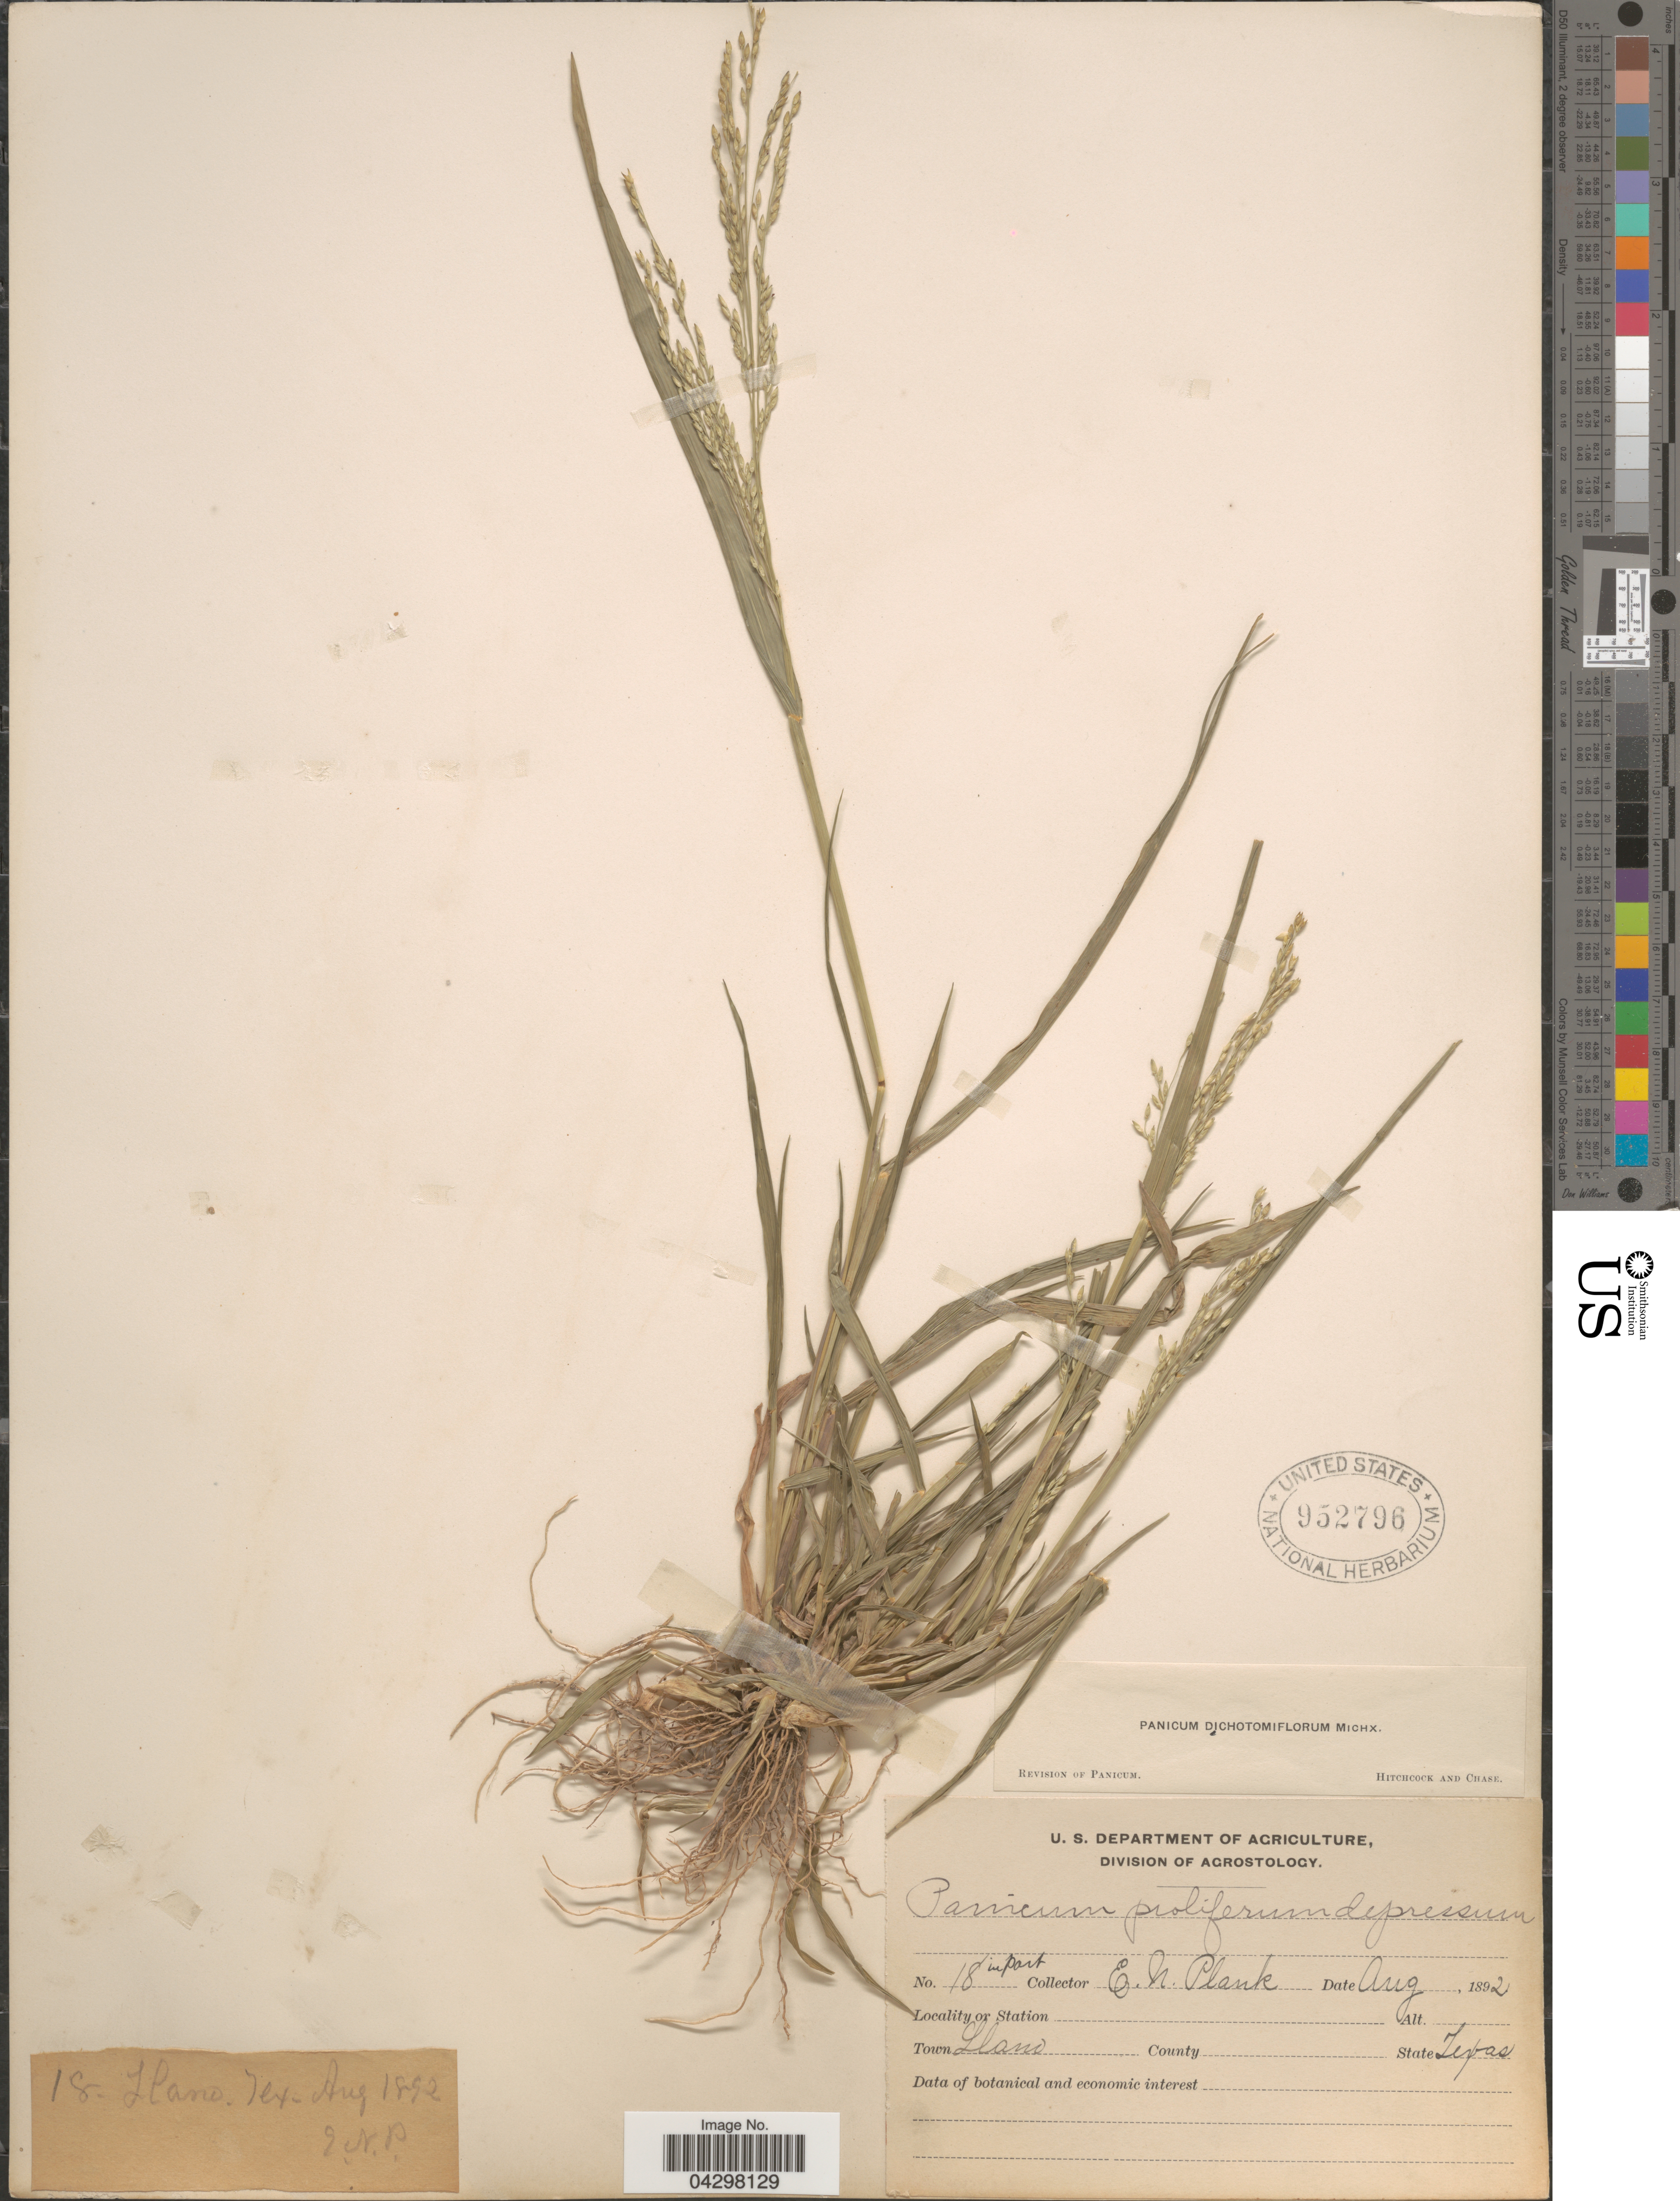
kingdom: Plantae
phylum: Tracheophyta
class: Liliopsida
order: Poales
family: Poaceae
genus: Panicum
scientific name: Panicum dichotomiflorum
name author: Michx.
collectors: E. Plank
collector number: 18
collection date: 1892-08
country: United States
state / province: Texas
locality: Town Llano.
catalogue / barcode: US 952796